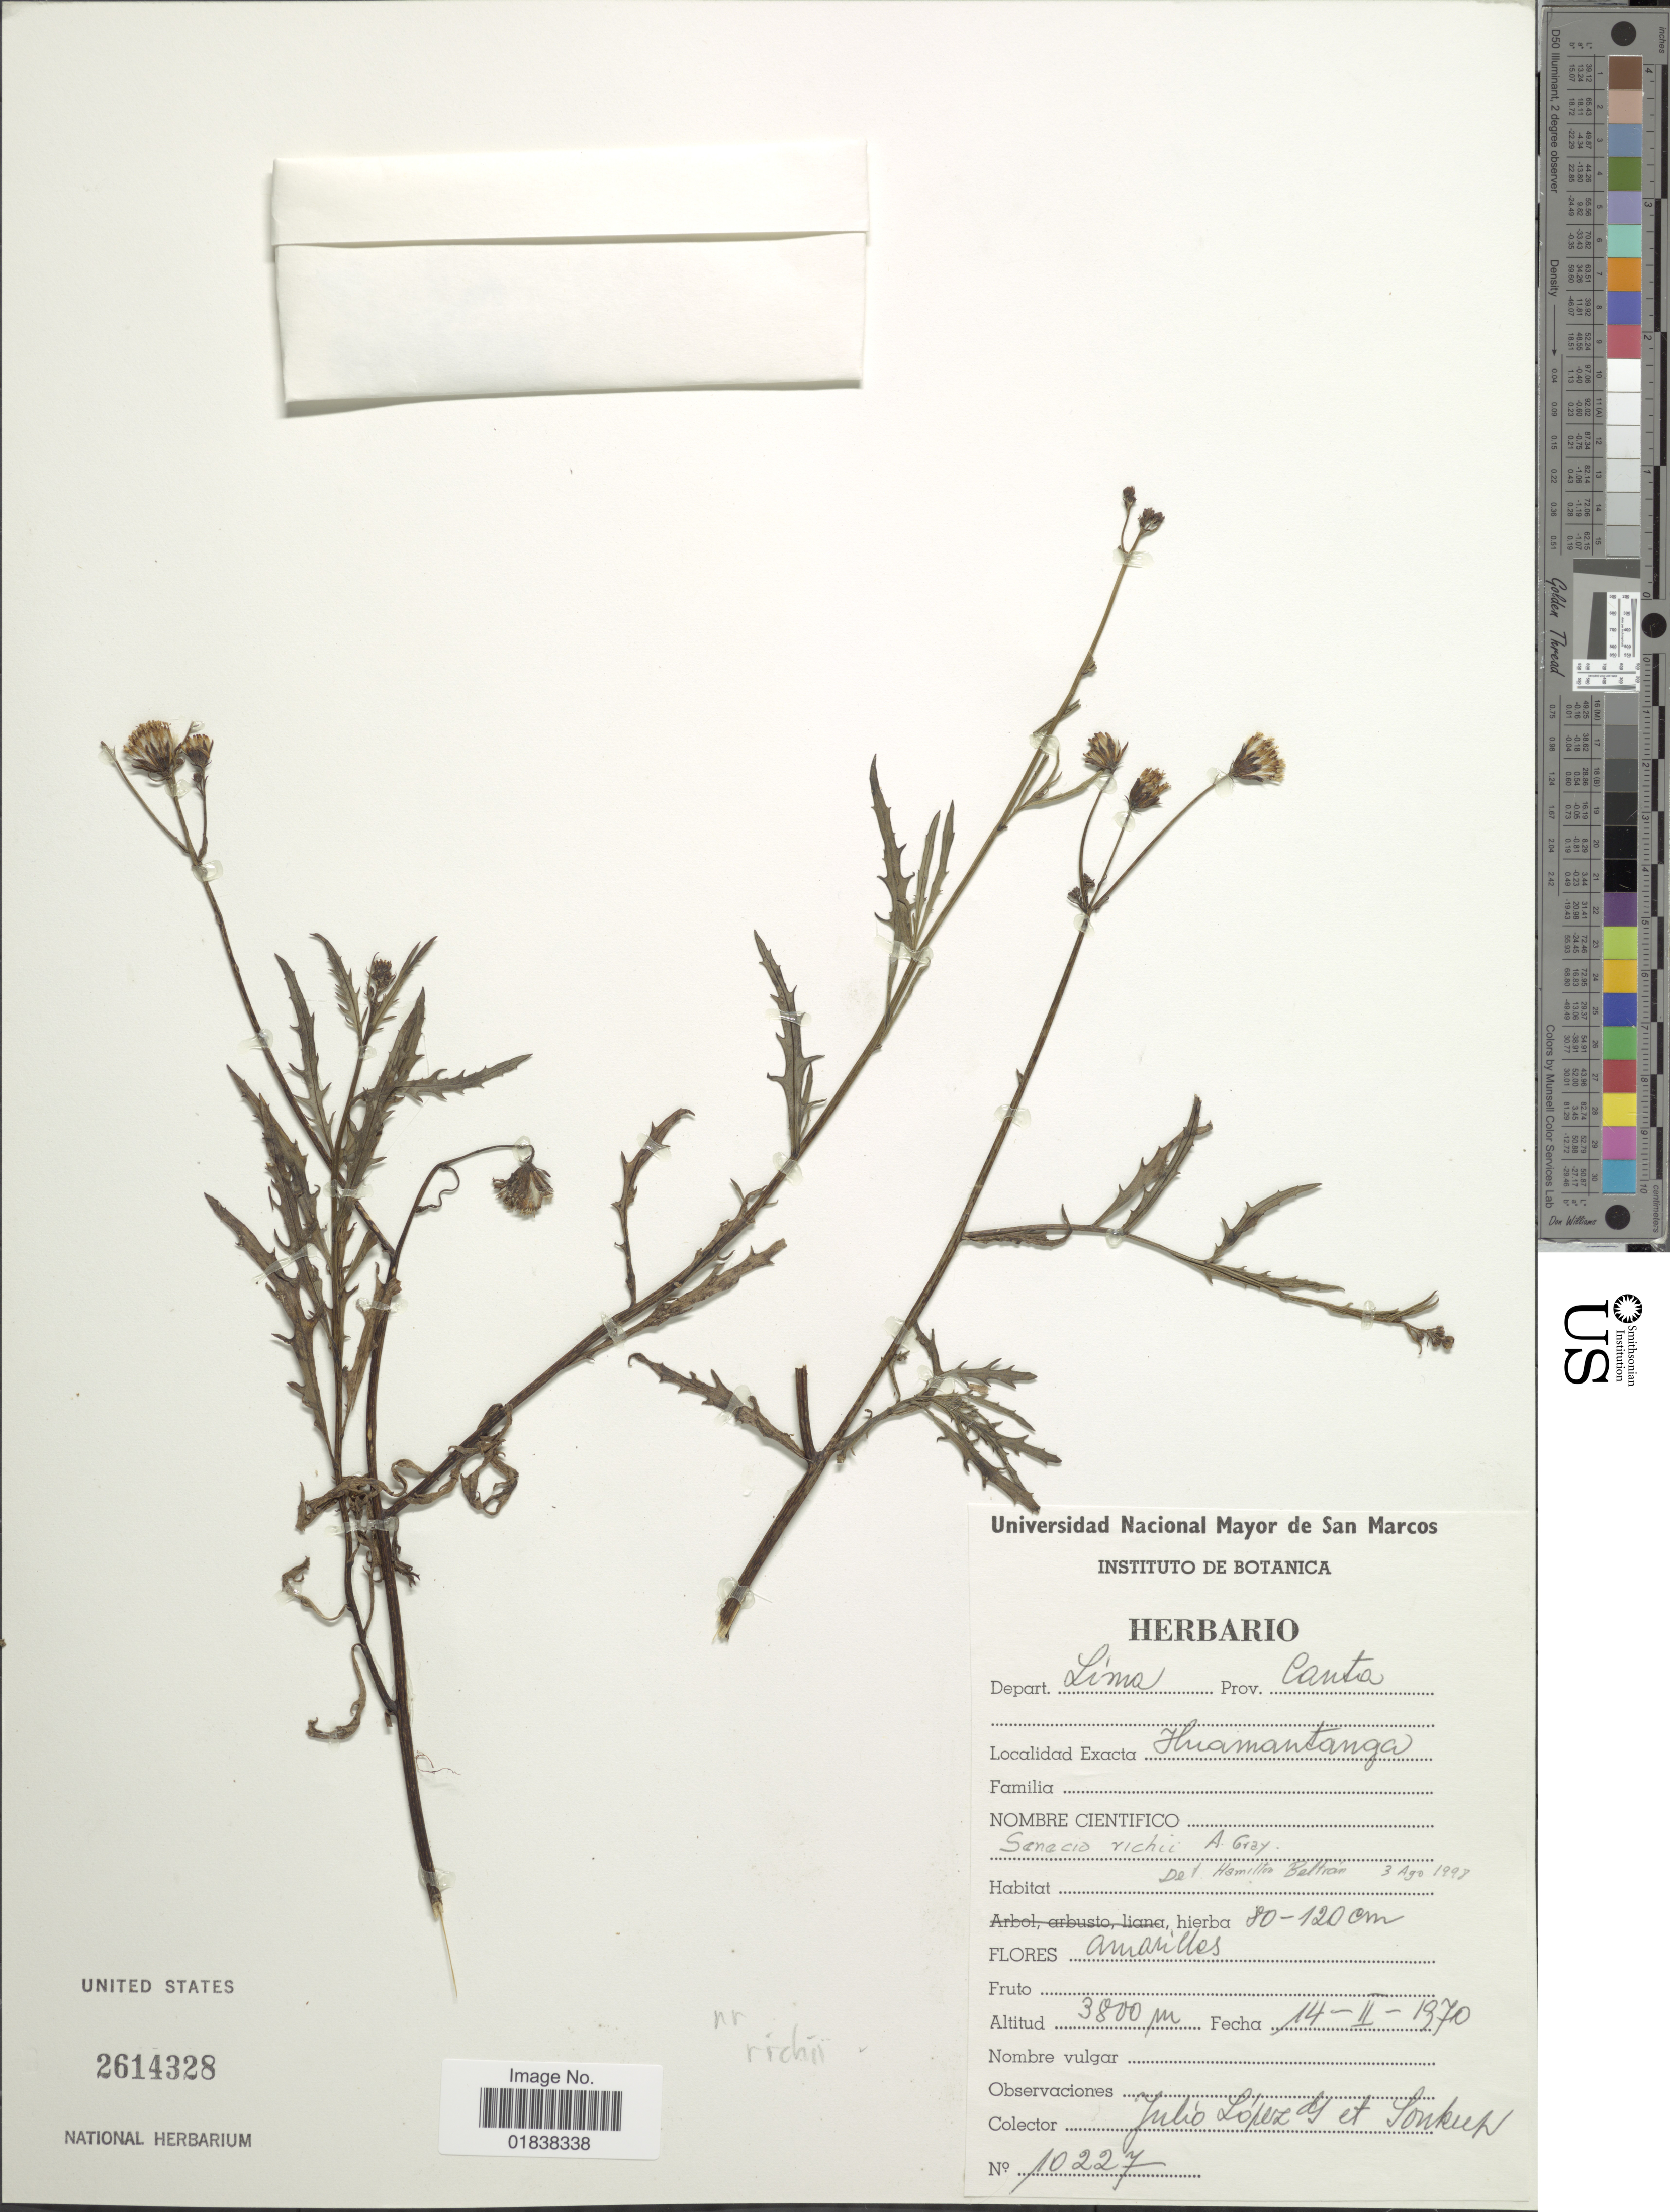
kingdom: Plantae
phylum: Tracheophyta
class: Magnoliopsida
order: Asterales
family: Asteraceae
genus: Senecio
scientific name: Senecio richii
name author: A. Gray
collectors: J. López G. & -- Soukup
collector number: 10227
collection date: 1970-02-14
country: Peru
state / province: Lima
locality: Prov. Canta, Huamantanga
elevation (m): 3800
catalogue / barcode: US 2614328